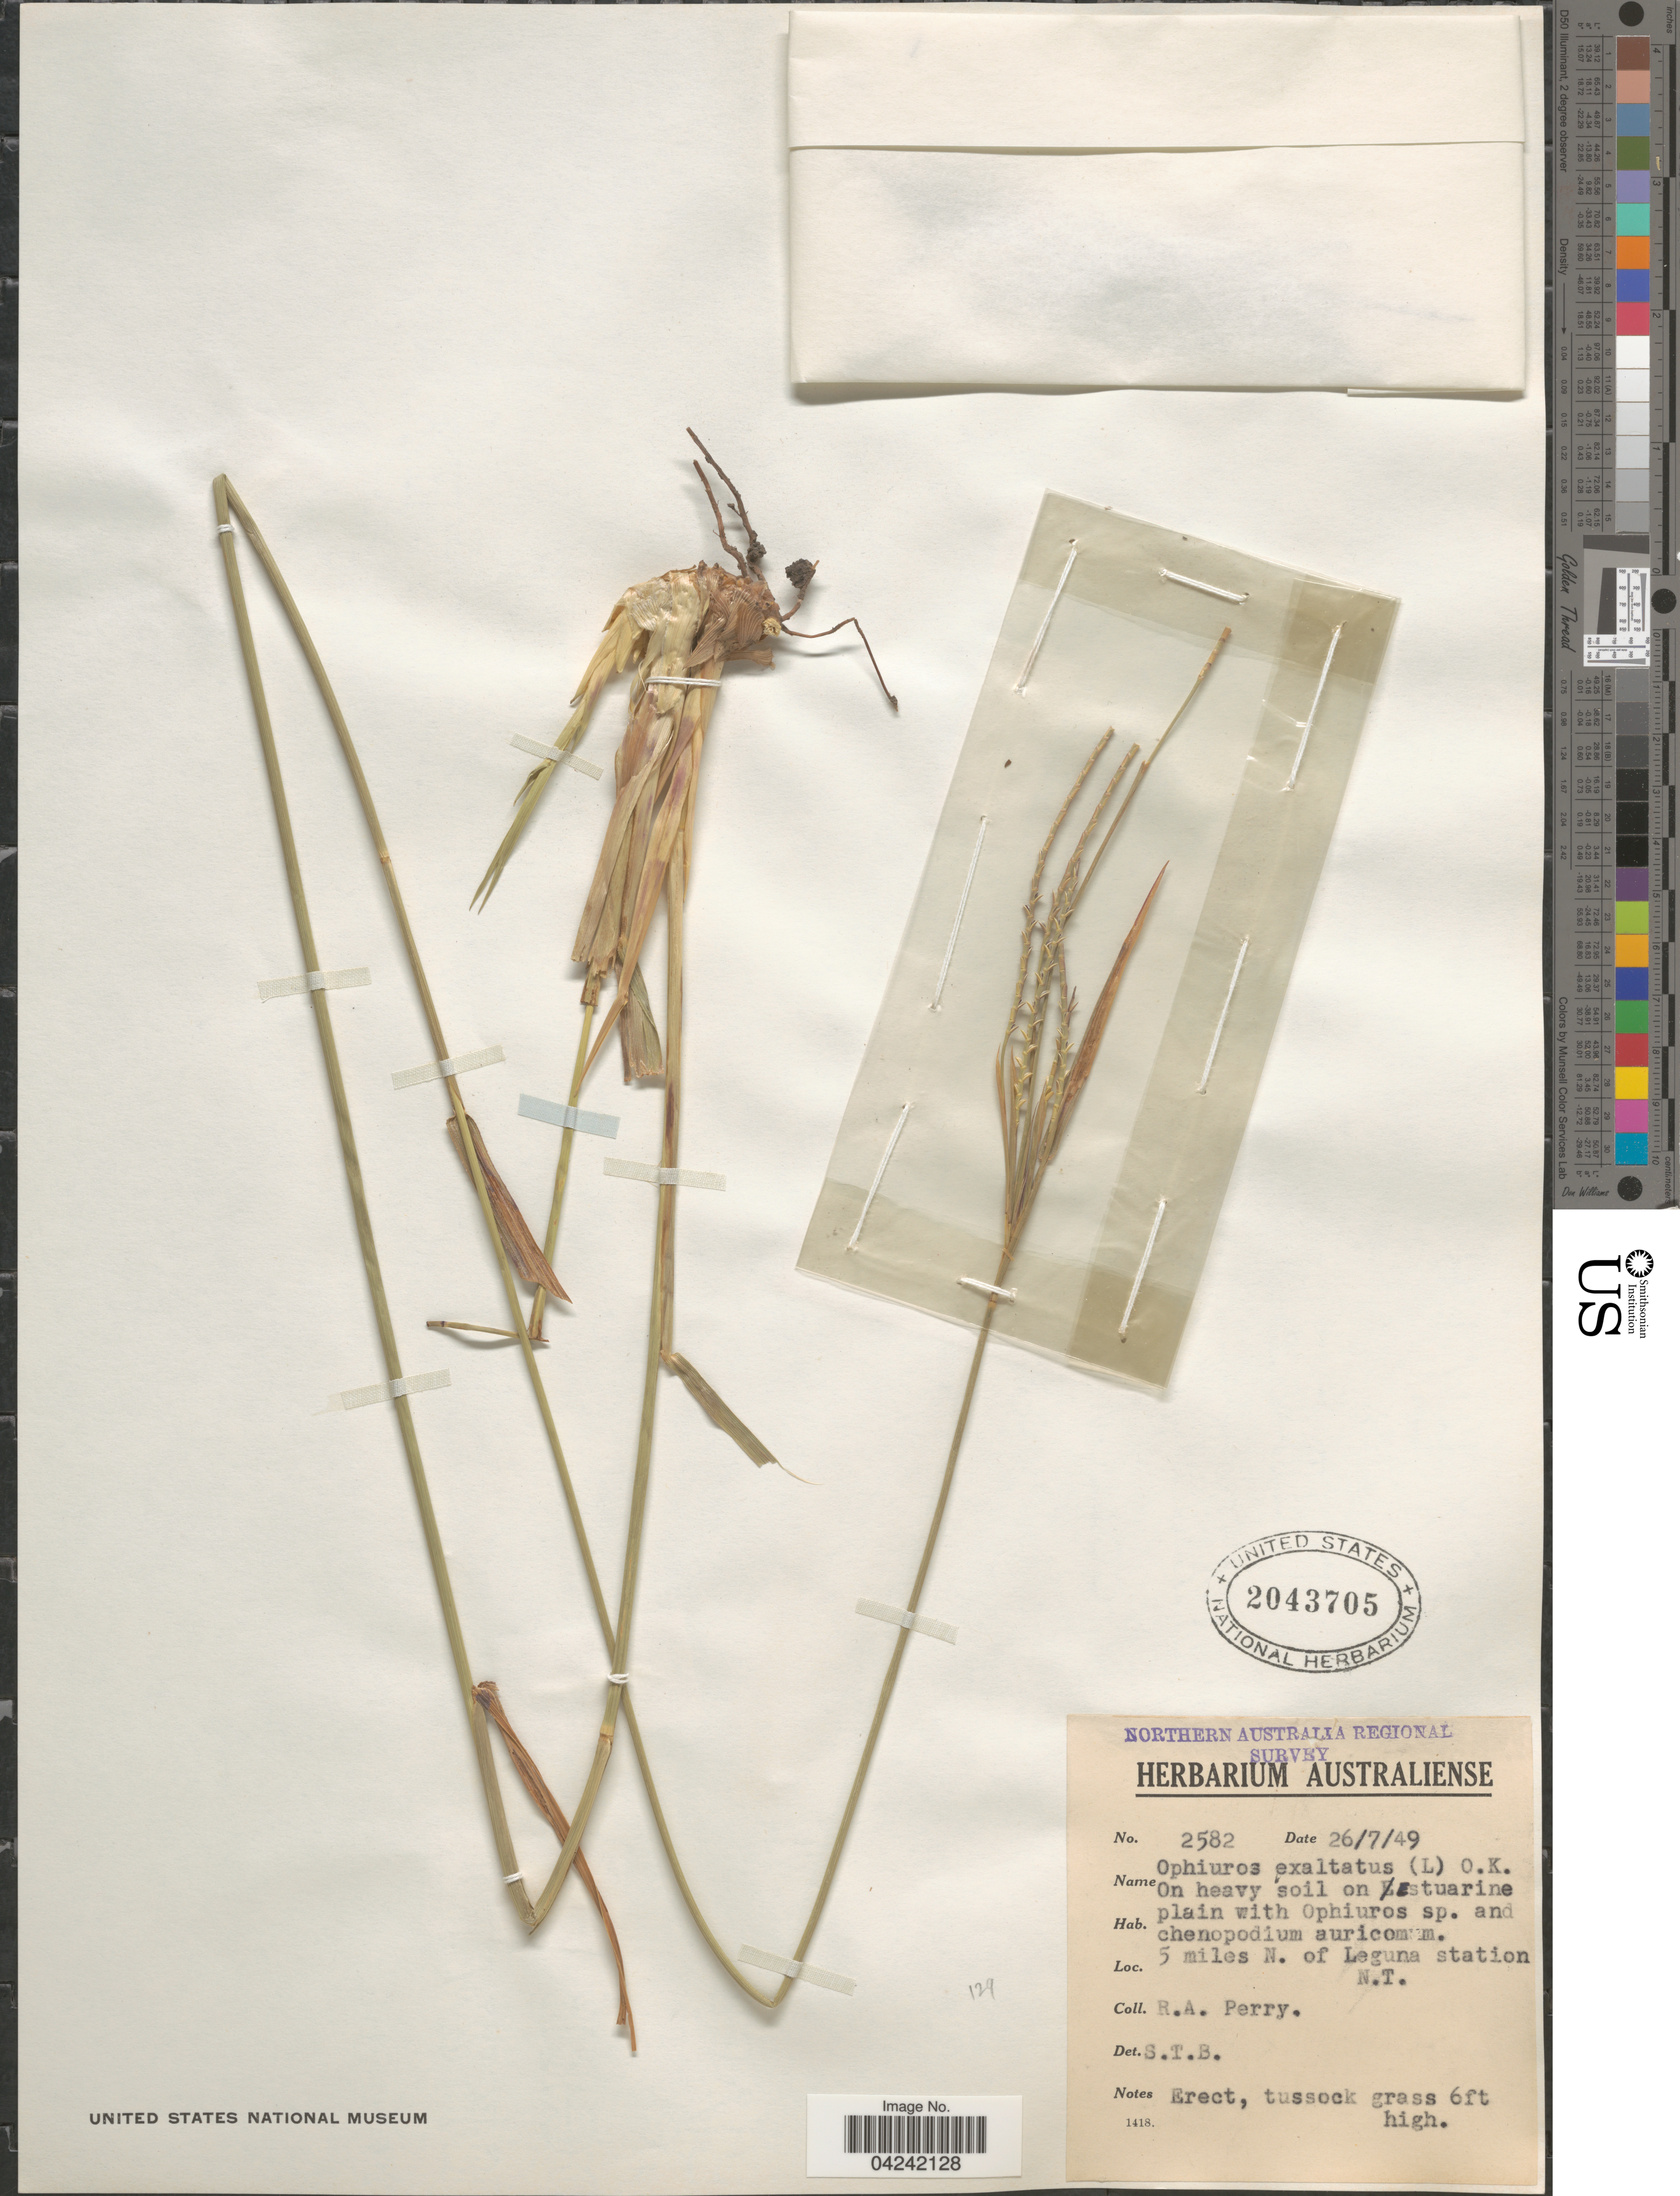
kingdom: Plantae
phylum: Tracheophyta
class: Liliopsida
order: Poales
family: Poaceae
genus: Ophiuros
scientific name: Ophiuros exaltatus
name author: (L.) Kuntze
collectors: Perry, R. A.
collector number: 2582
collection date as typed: Transcribed d/m/y: 26/7/49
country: Australia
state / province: Northern Territory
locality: Northern Australia Regional Survey. 5 miles N. of Leguna station.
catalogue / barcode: US 2043705